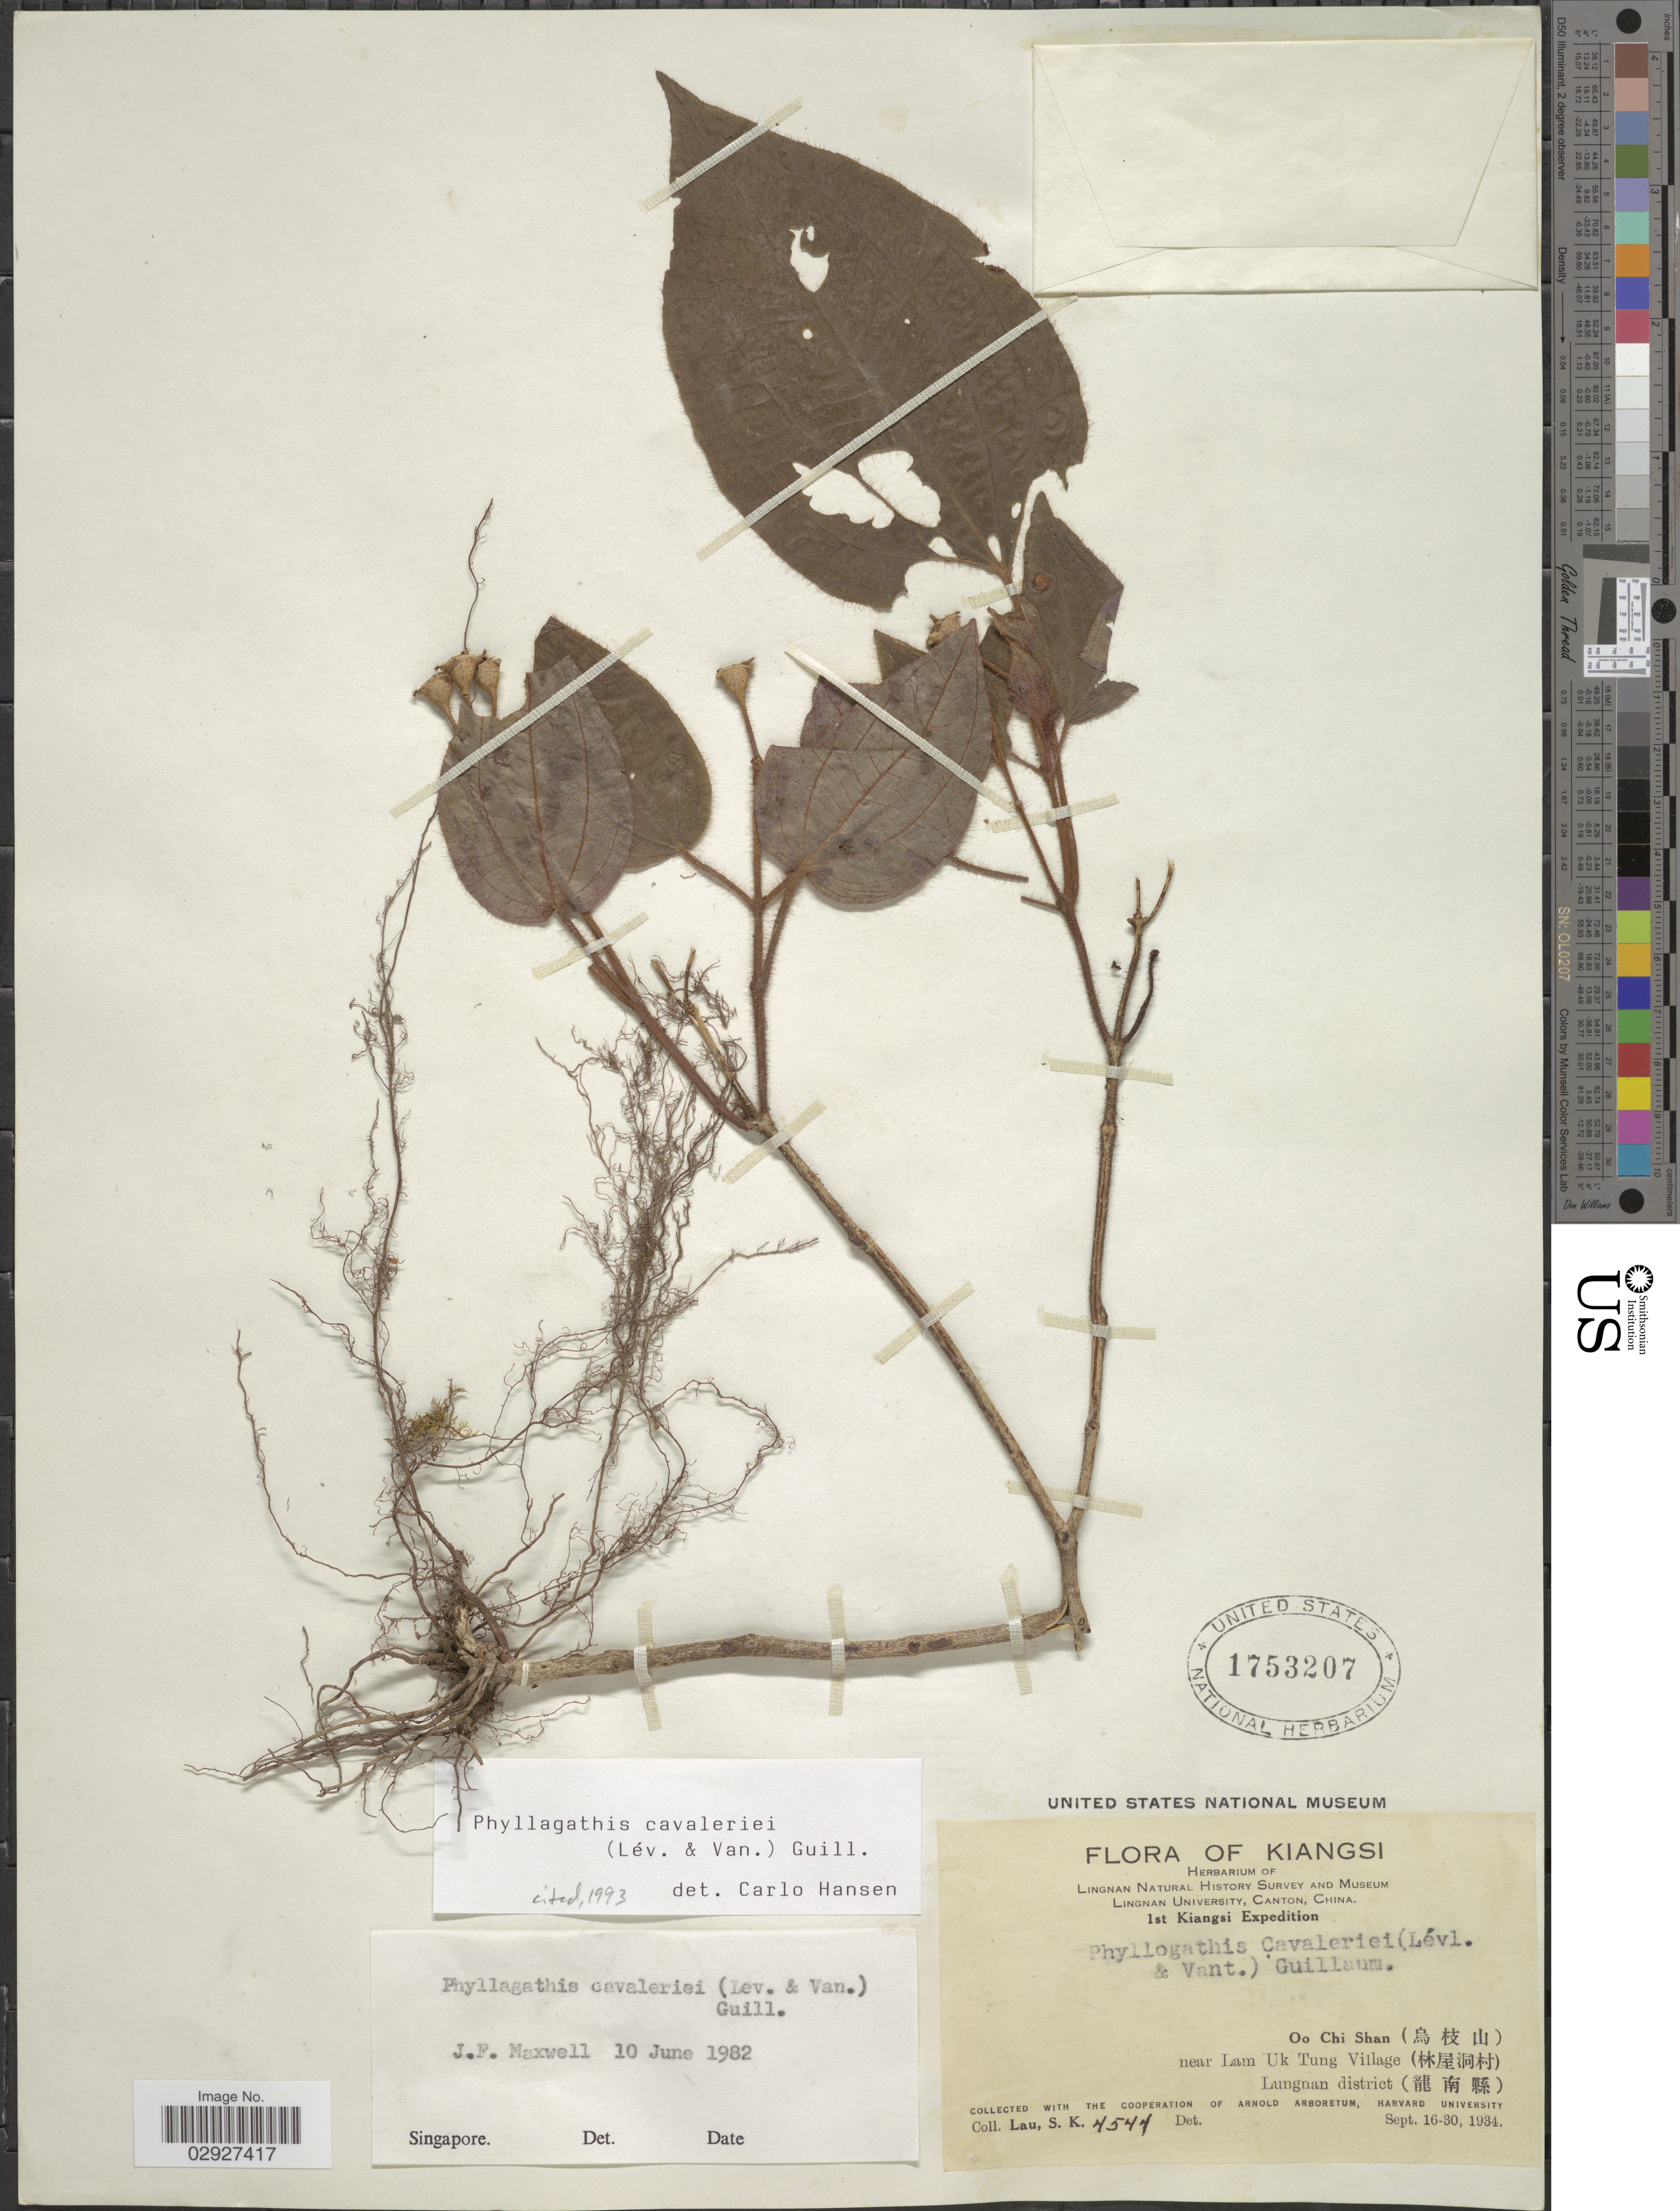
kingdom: Plantae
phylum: Tracheophyta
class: Magnoliopsida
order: Myrtales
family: Melastomataceae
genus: Phyllagathis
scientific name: Phyllagathis cavaleriei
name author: (H. Lév. & Vaniot) Guillaumin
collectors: S. K. Lau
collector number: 4544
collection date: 1934-09-16/1934-09-30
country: China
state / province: Jiangxi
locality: Oo Chi Shan, near Lam Uk Tung Village, Lungnan district.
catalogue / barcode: US 1753207